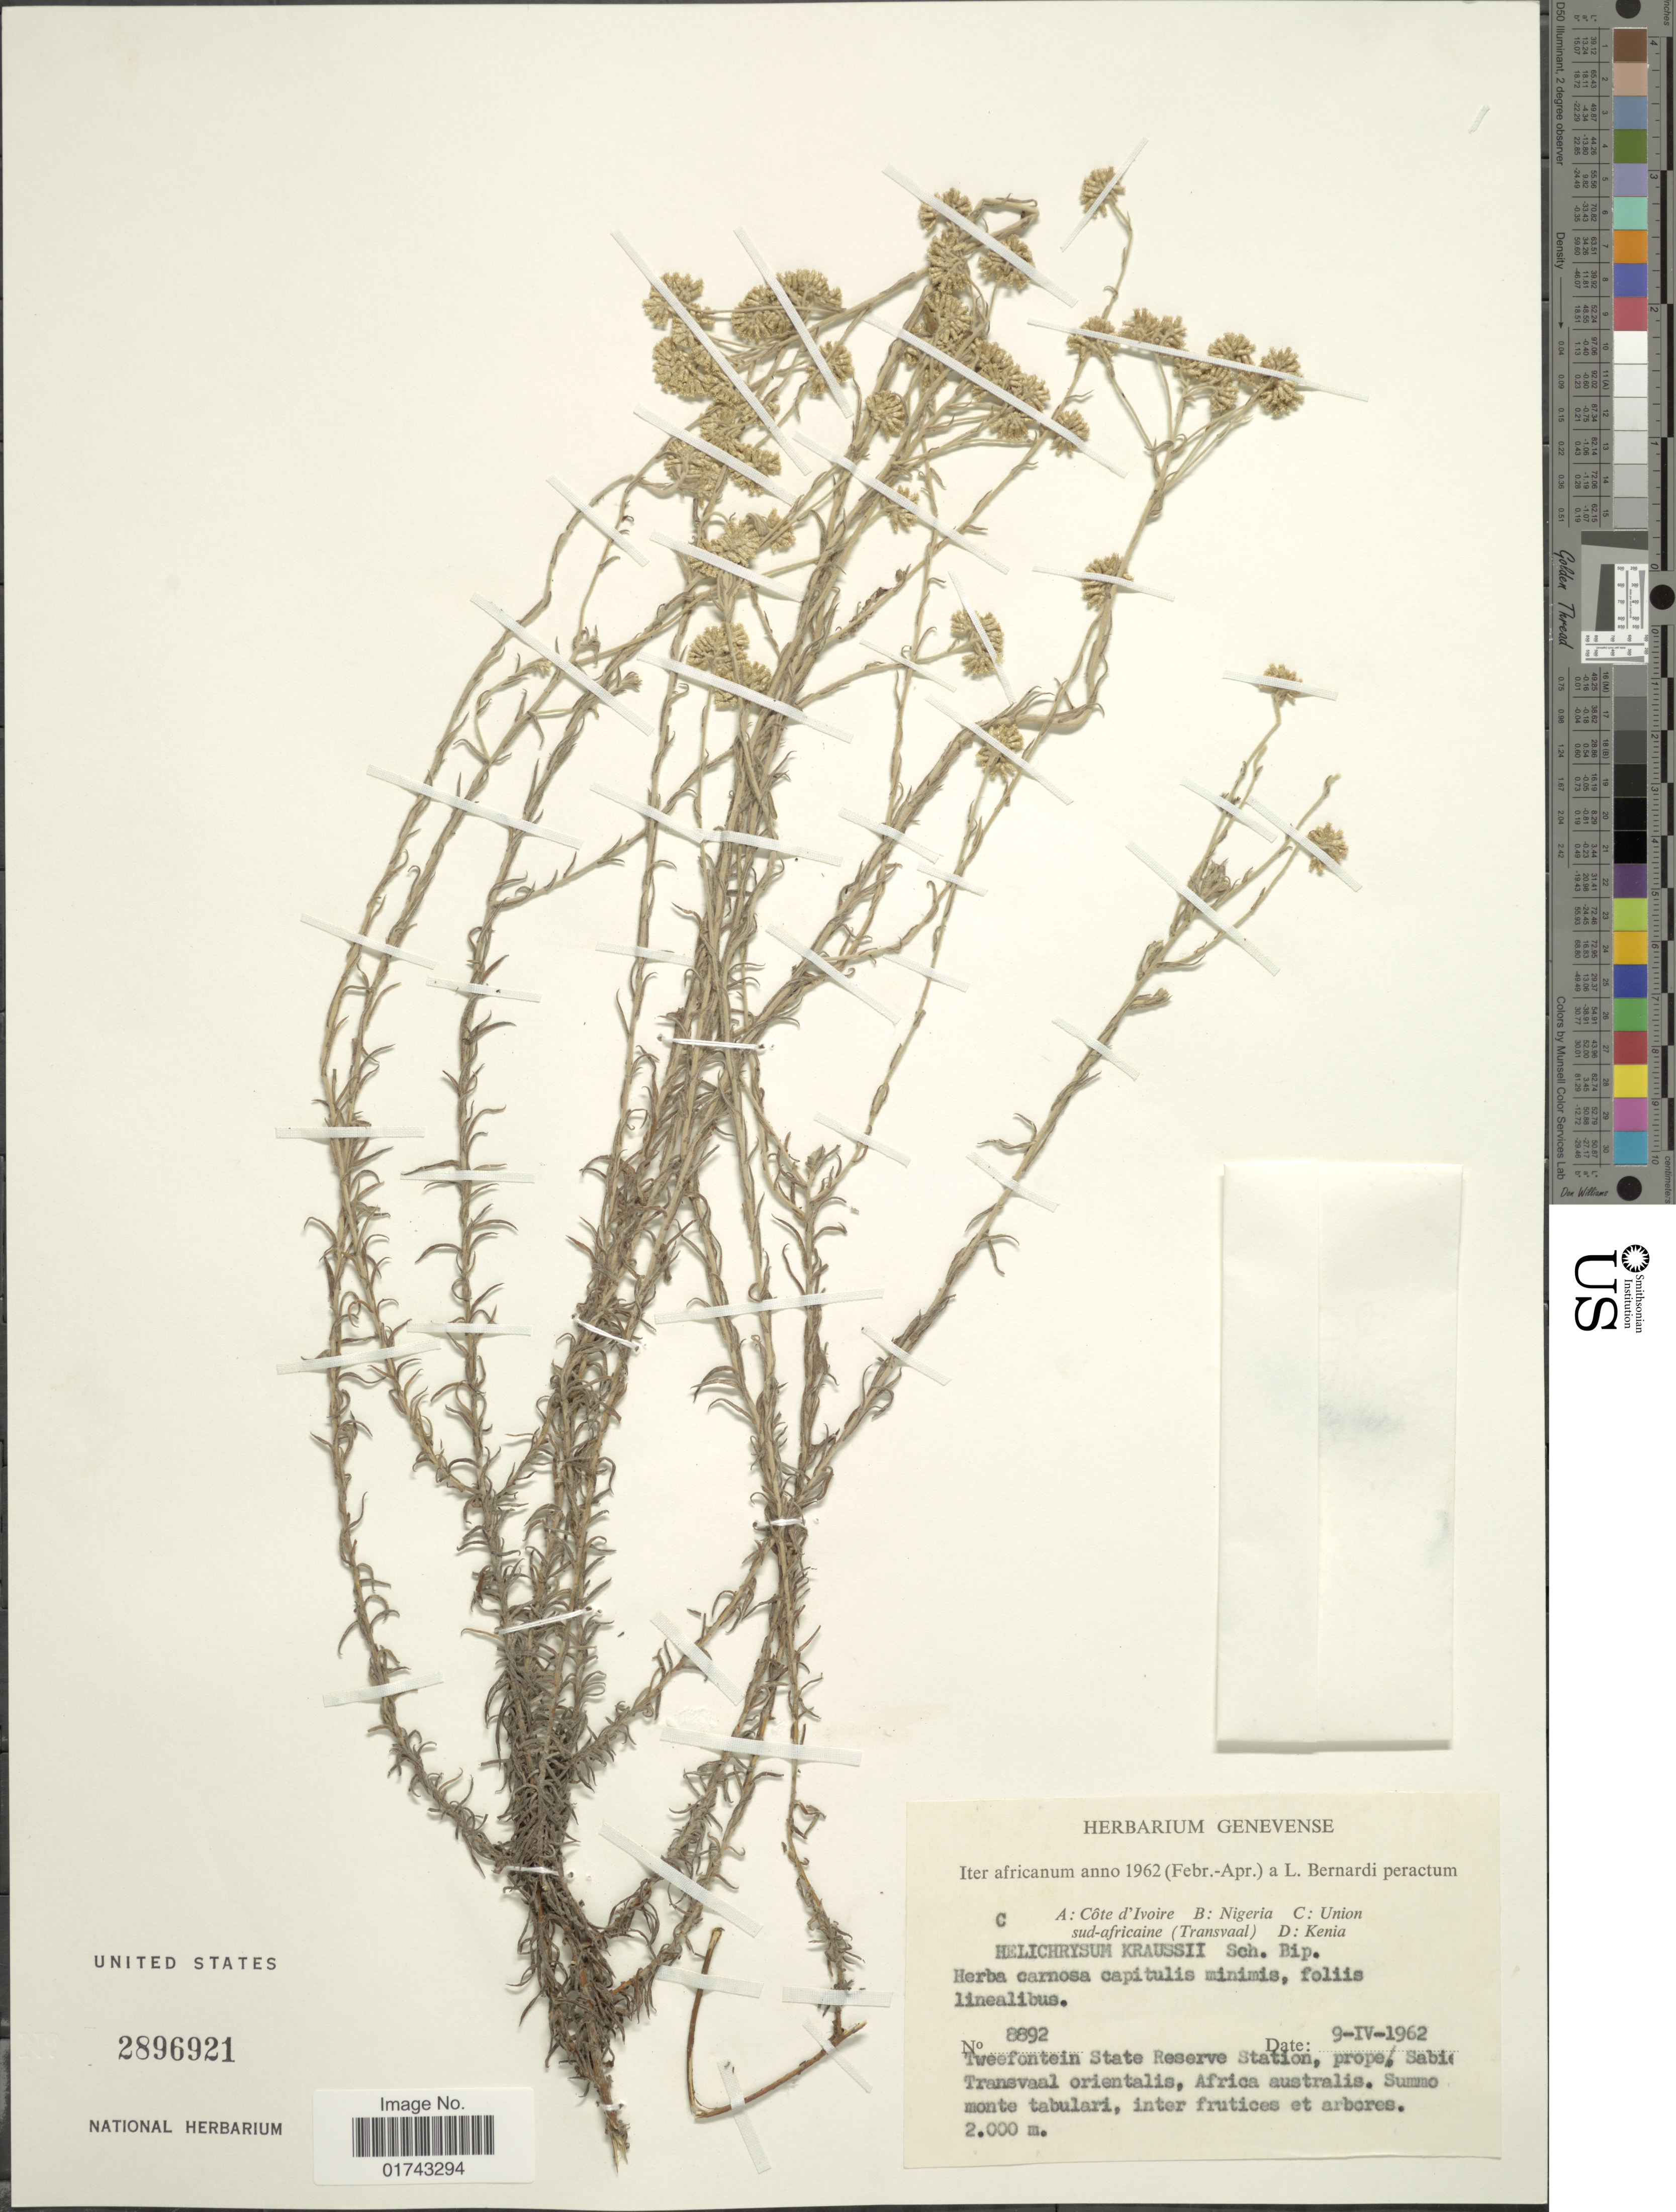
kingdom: Plantae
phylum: Tracheophyta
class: Magnoliopsida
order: Asterales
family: Asteraceae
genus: Helichrysum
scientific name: Helichrysum kraussii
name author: Sch. Bip.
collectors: ex herb. Genevense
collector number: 8892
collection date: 1962-04-09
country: South Africa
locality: Tweefontein State Reserve Station, prope Sabie Transvaal orientalis, Africa Australis, Summo monte tabulari, inter frutices et arbores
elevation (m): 2000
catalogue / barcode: US 2896921